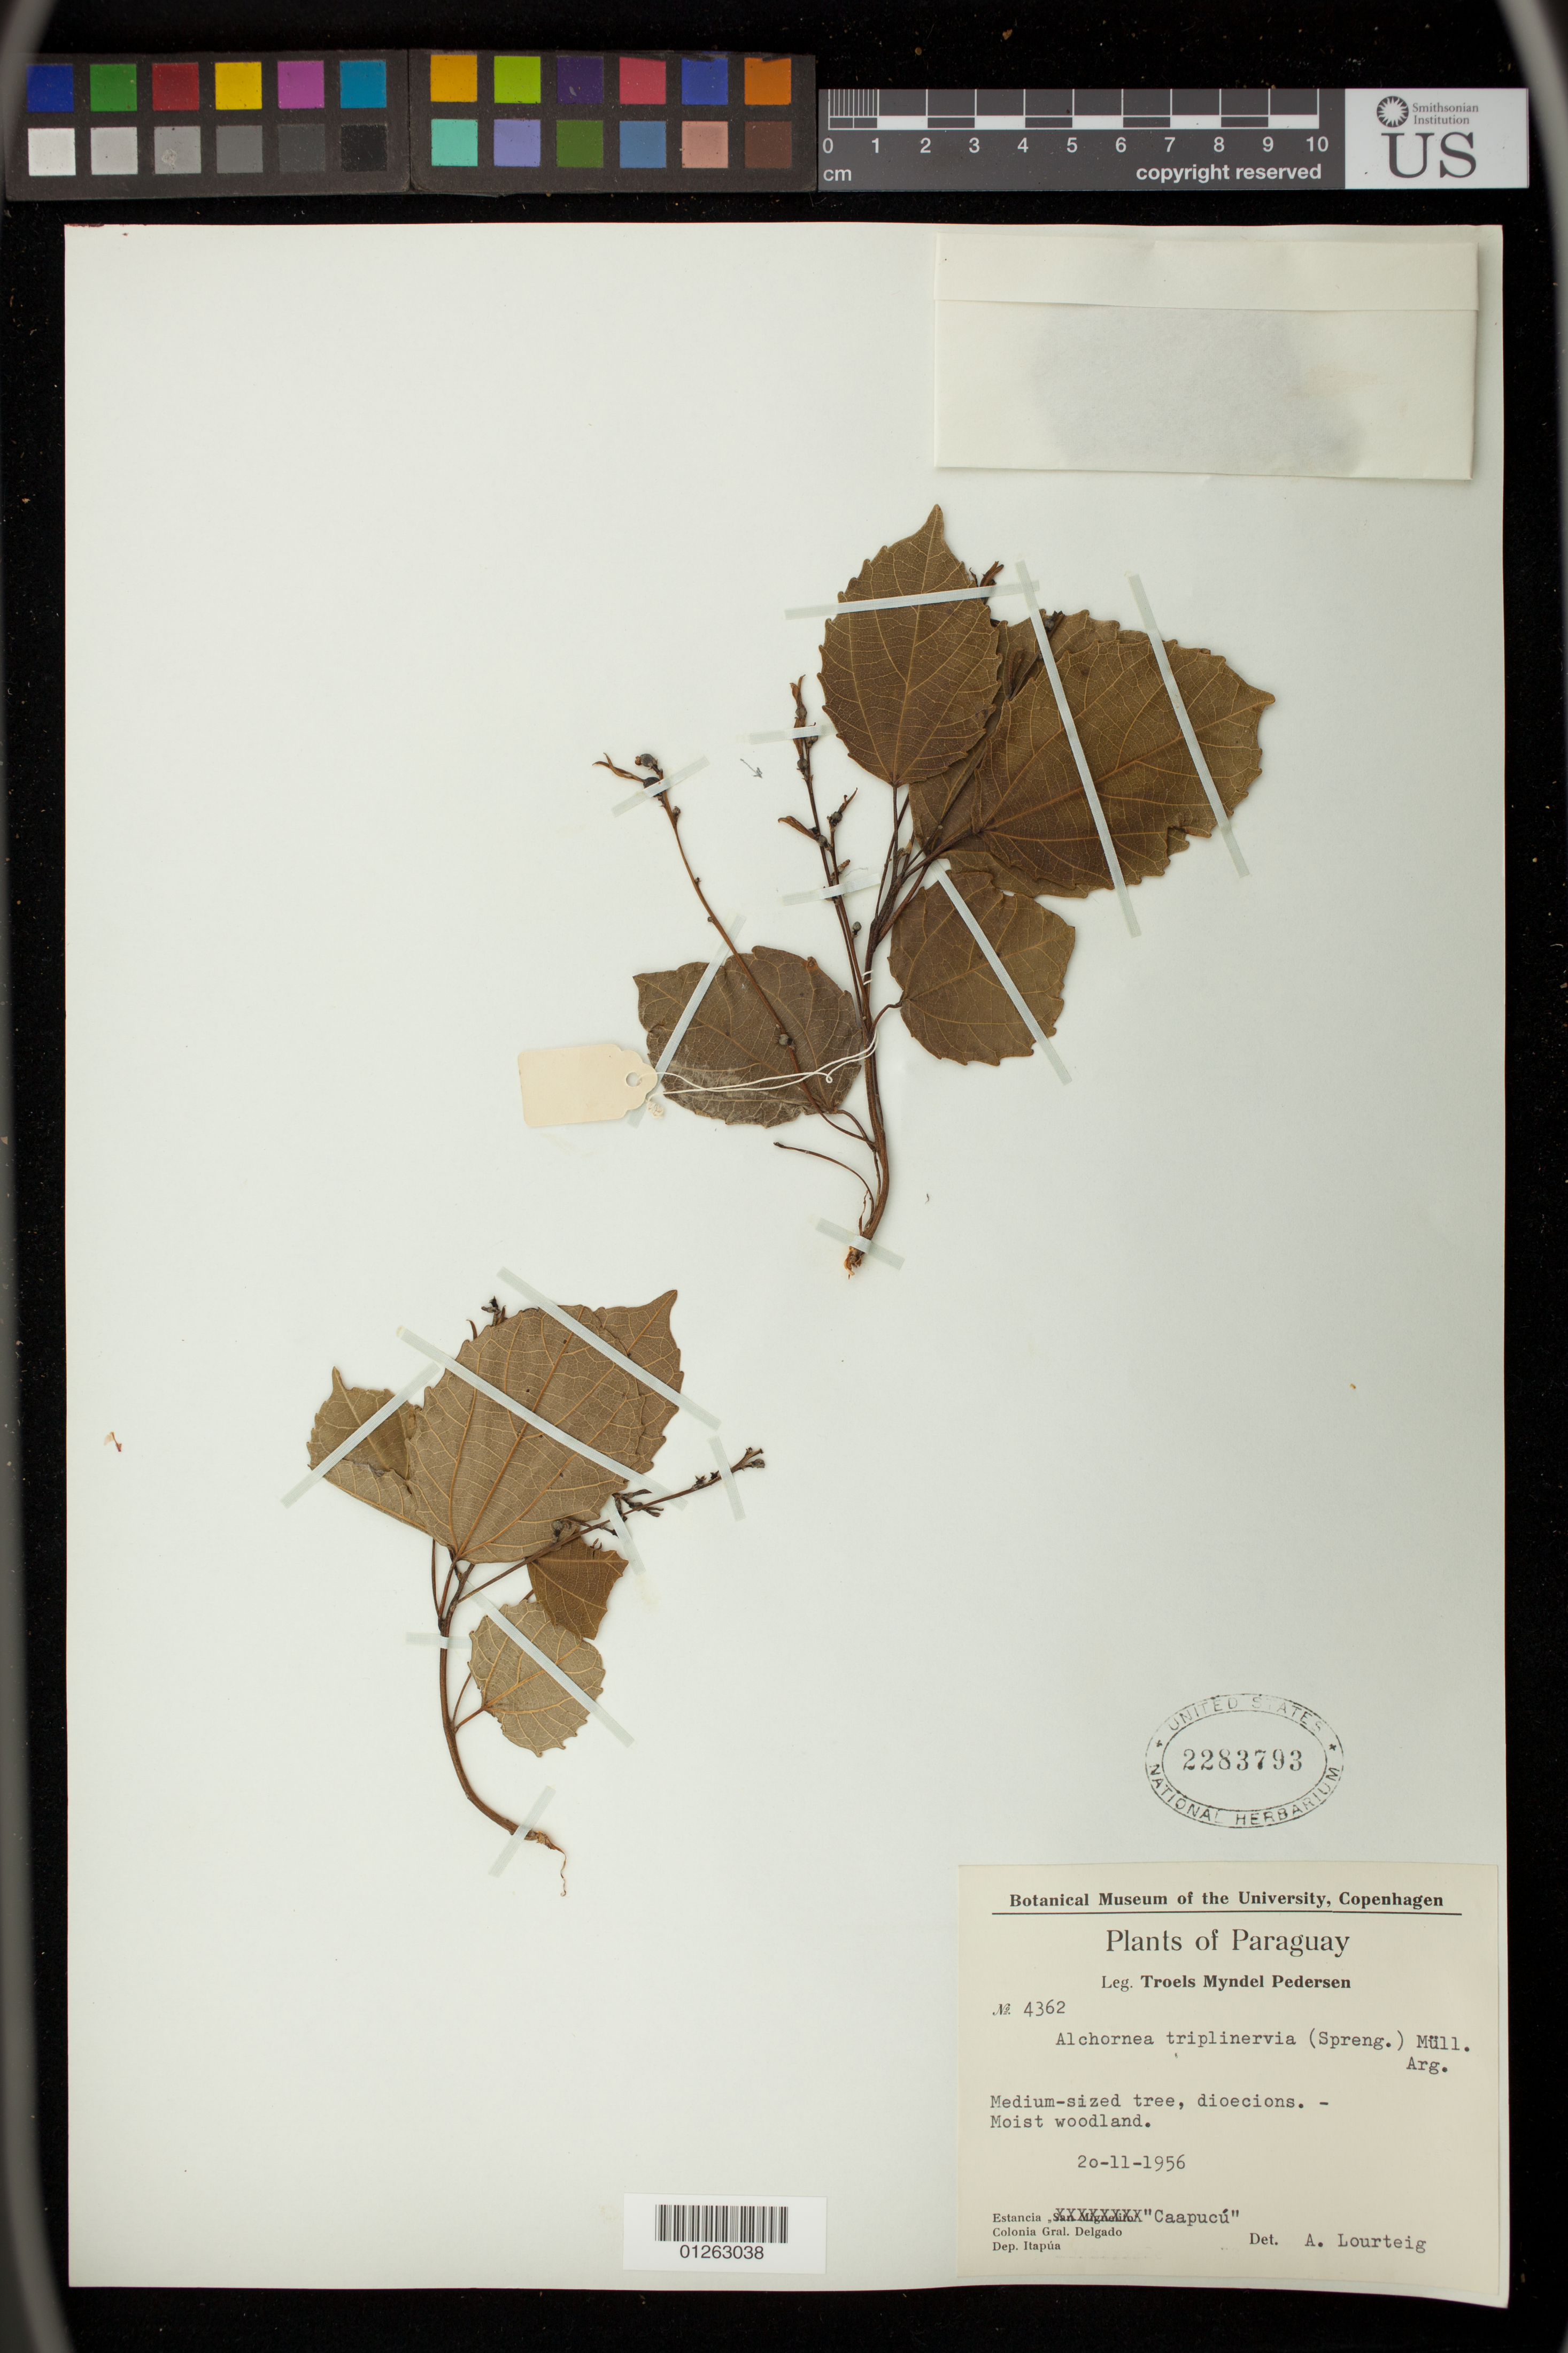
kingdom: Plantae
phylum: Tracheophyta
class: Magnoliopsida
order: Malpighiales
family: Euphorbiaceae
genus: Alchornea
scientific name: Alchornea triplinervia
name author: (Spreng.) Müll. Arg.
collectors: T. M. Pedersen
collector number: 4362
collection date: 1956-11-20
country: Paraguay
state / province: Misiones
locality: Estancia "Caapucu"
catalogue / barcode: US 2283793